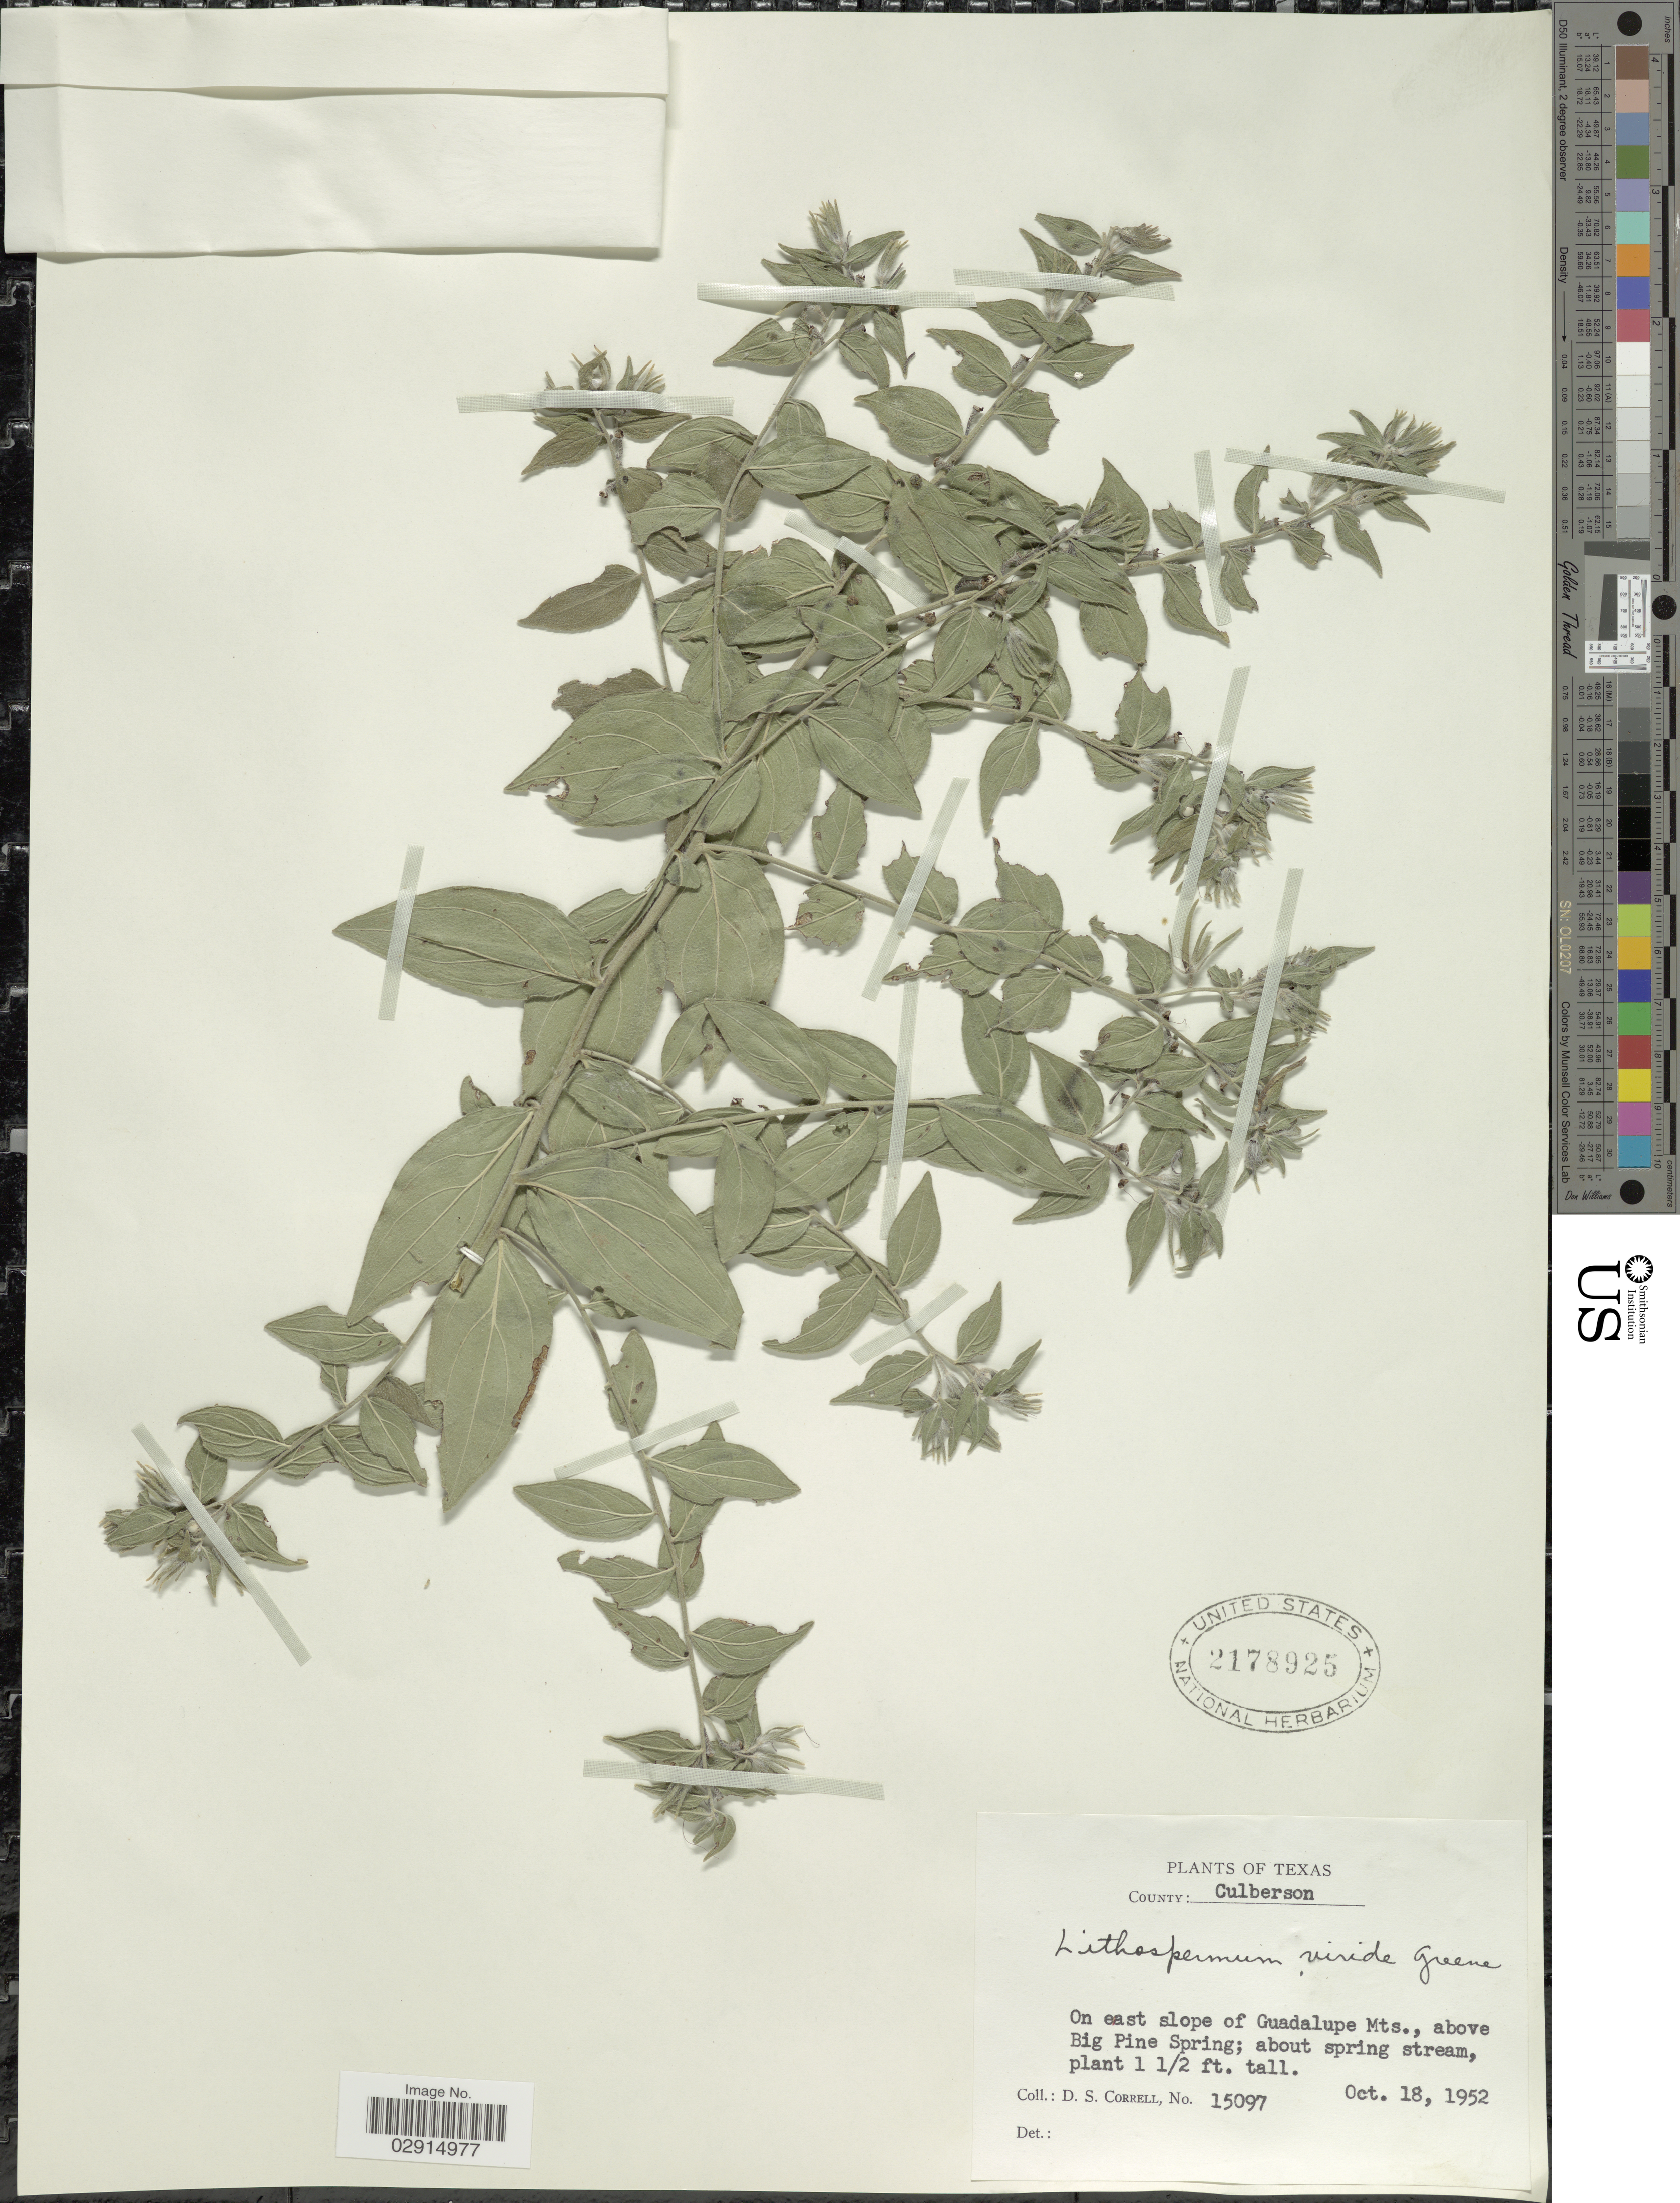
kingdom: Plantae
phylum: Tracheophyta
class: Magnoliopsida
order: Boraginales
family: Boraginaceae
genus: Lithospermum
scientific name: Lithospermum viride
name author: Greene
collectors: D. S. Correll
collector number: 15097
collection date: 1952-10-18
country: United States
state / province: Texas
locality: On east slope of Guadalupe Mts., above Big Pine Spring. County: Culberson. Texas.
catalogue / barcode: US 2178925